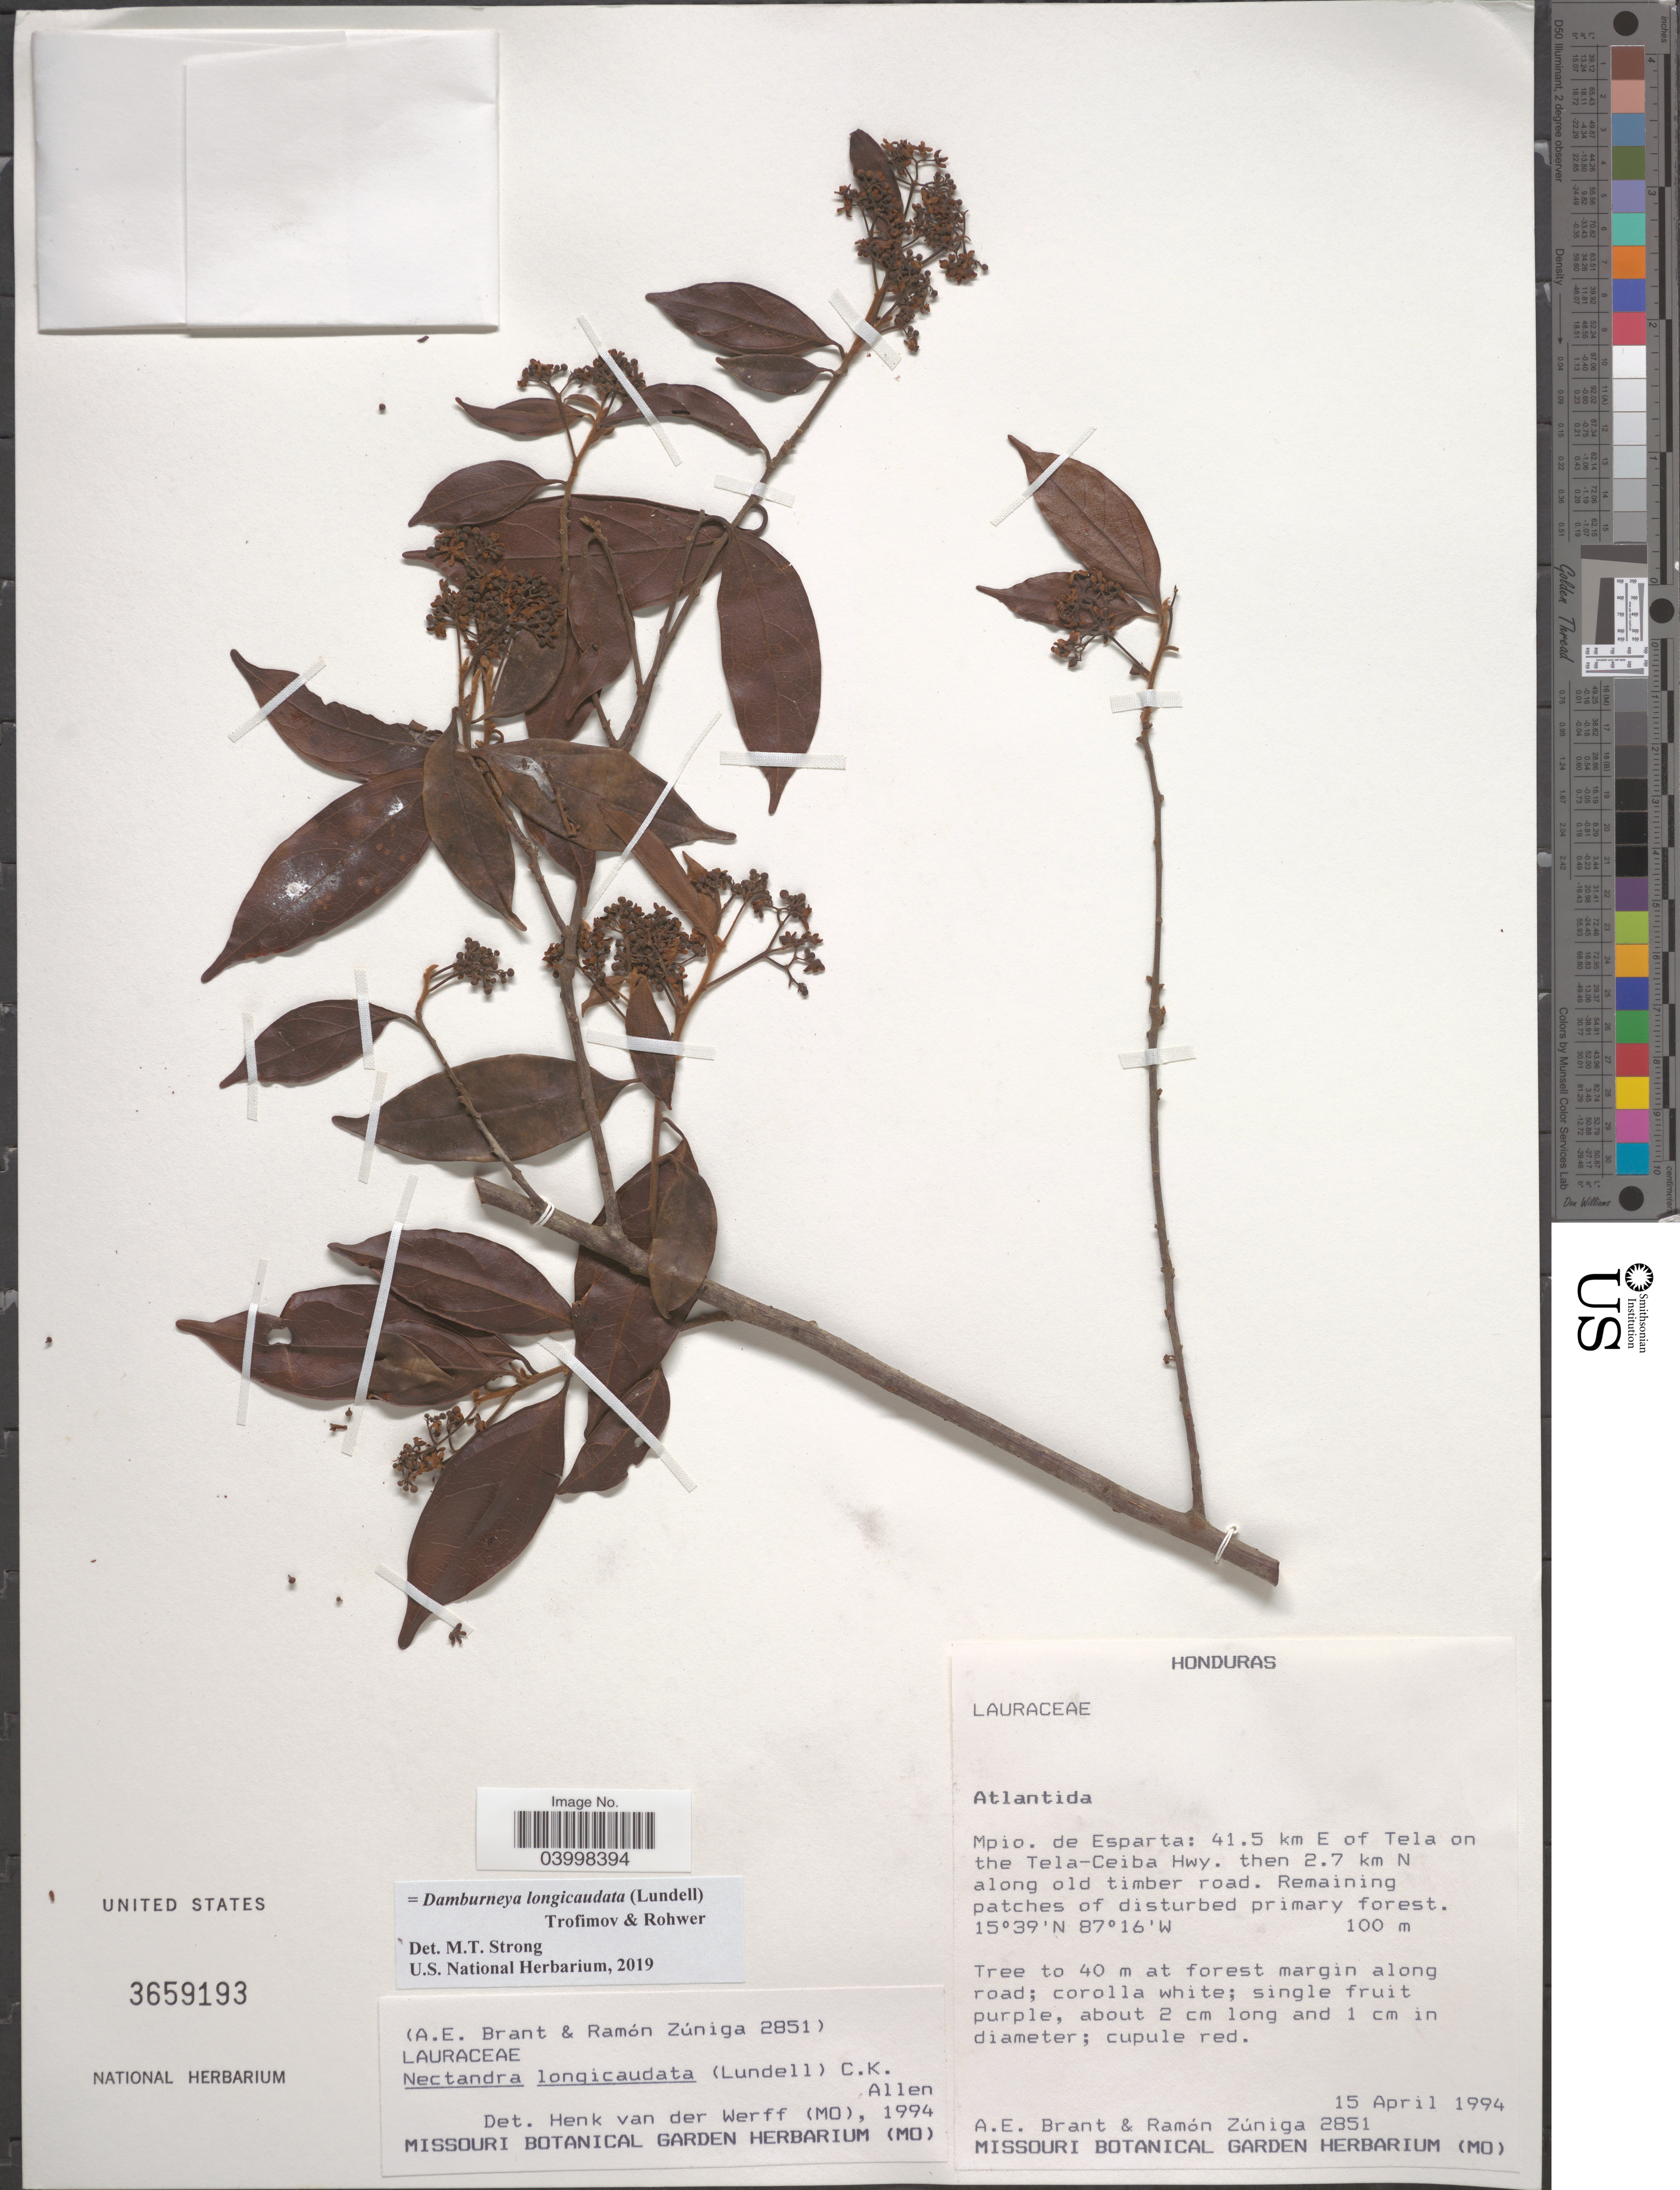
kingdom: Plantae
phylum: Tracheophyta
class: Magnoliopsida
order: Laurales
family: Lauraceae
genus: Damburneya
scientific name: Damburneya longicaudata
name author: (Lundell) Trofimov & Rohwer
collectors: A. Brant & R. Zuniga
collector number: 2851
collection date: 1994-04-15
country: Honduras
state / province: Atlantida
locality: Mpio. de Esparta: 41.5 km E of Tela on the Tela-Ceiba Hwy. then 2.7 km N along old timber road.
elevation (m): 100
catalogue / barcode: US 3659193